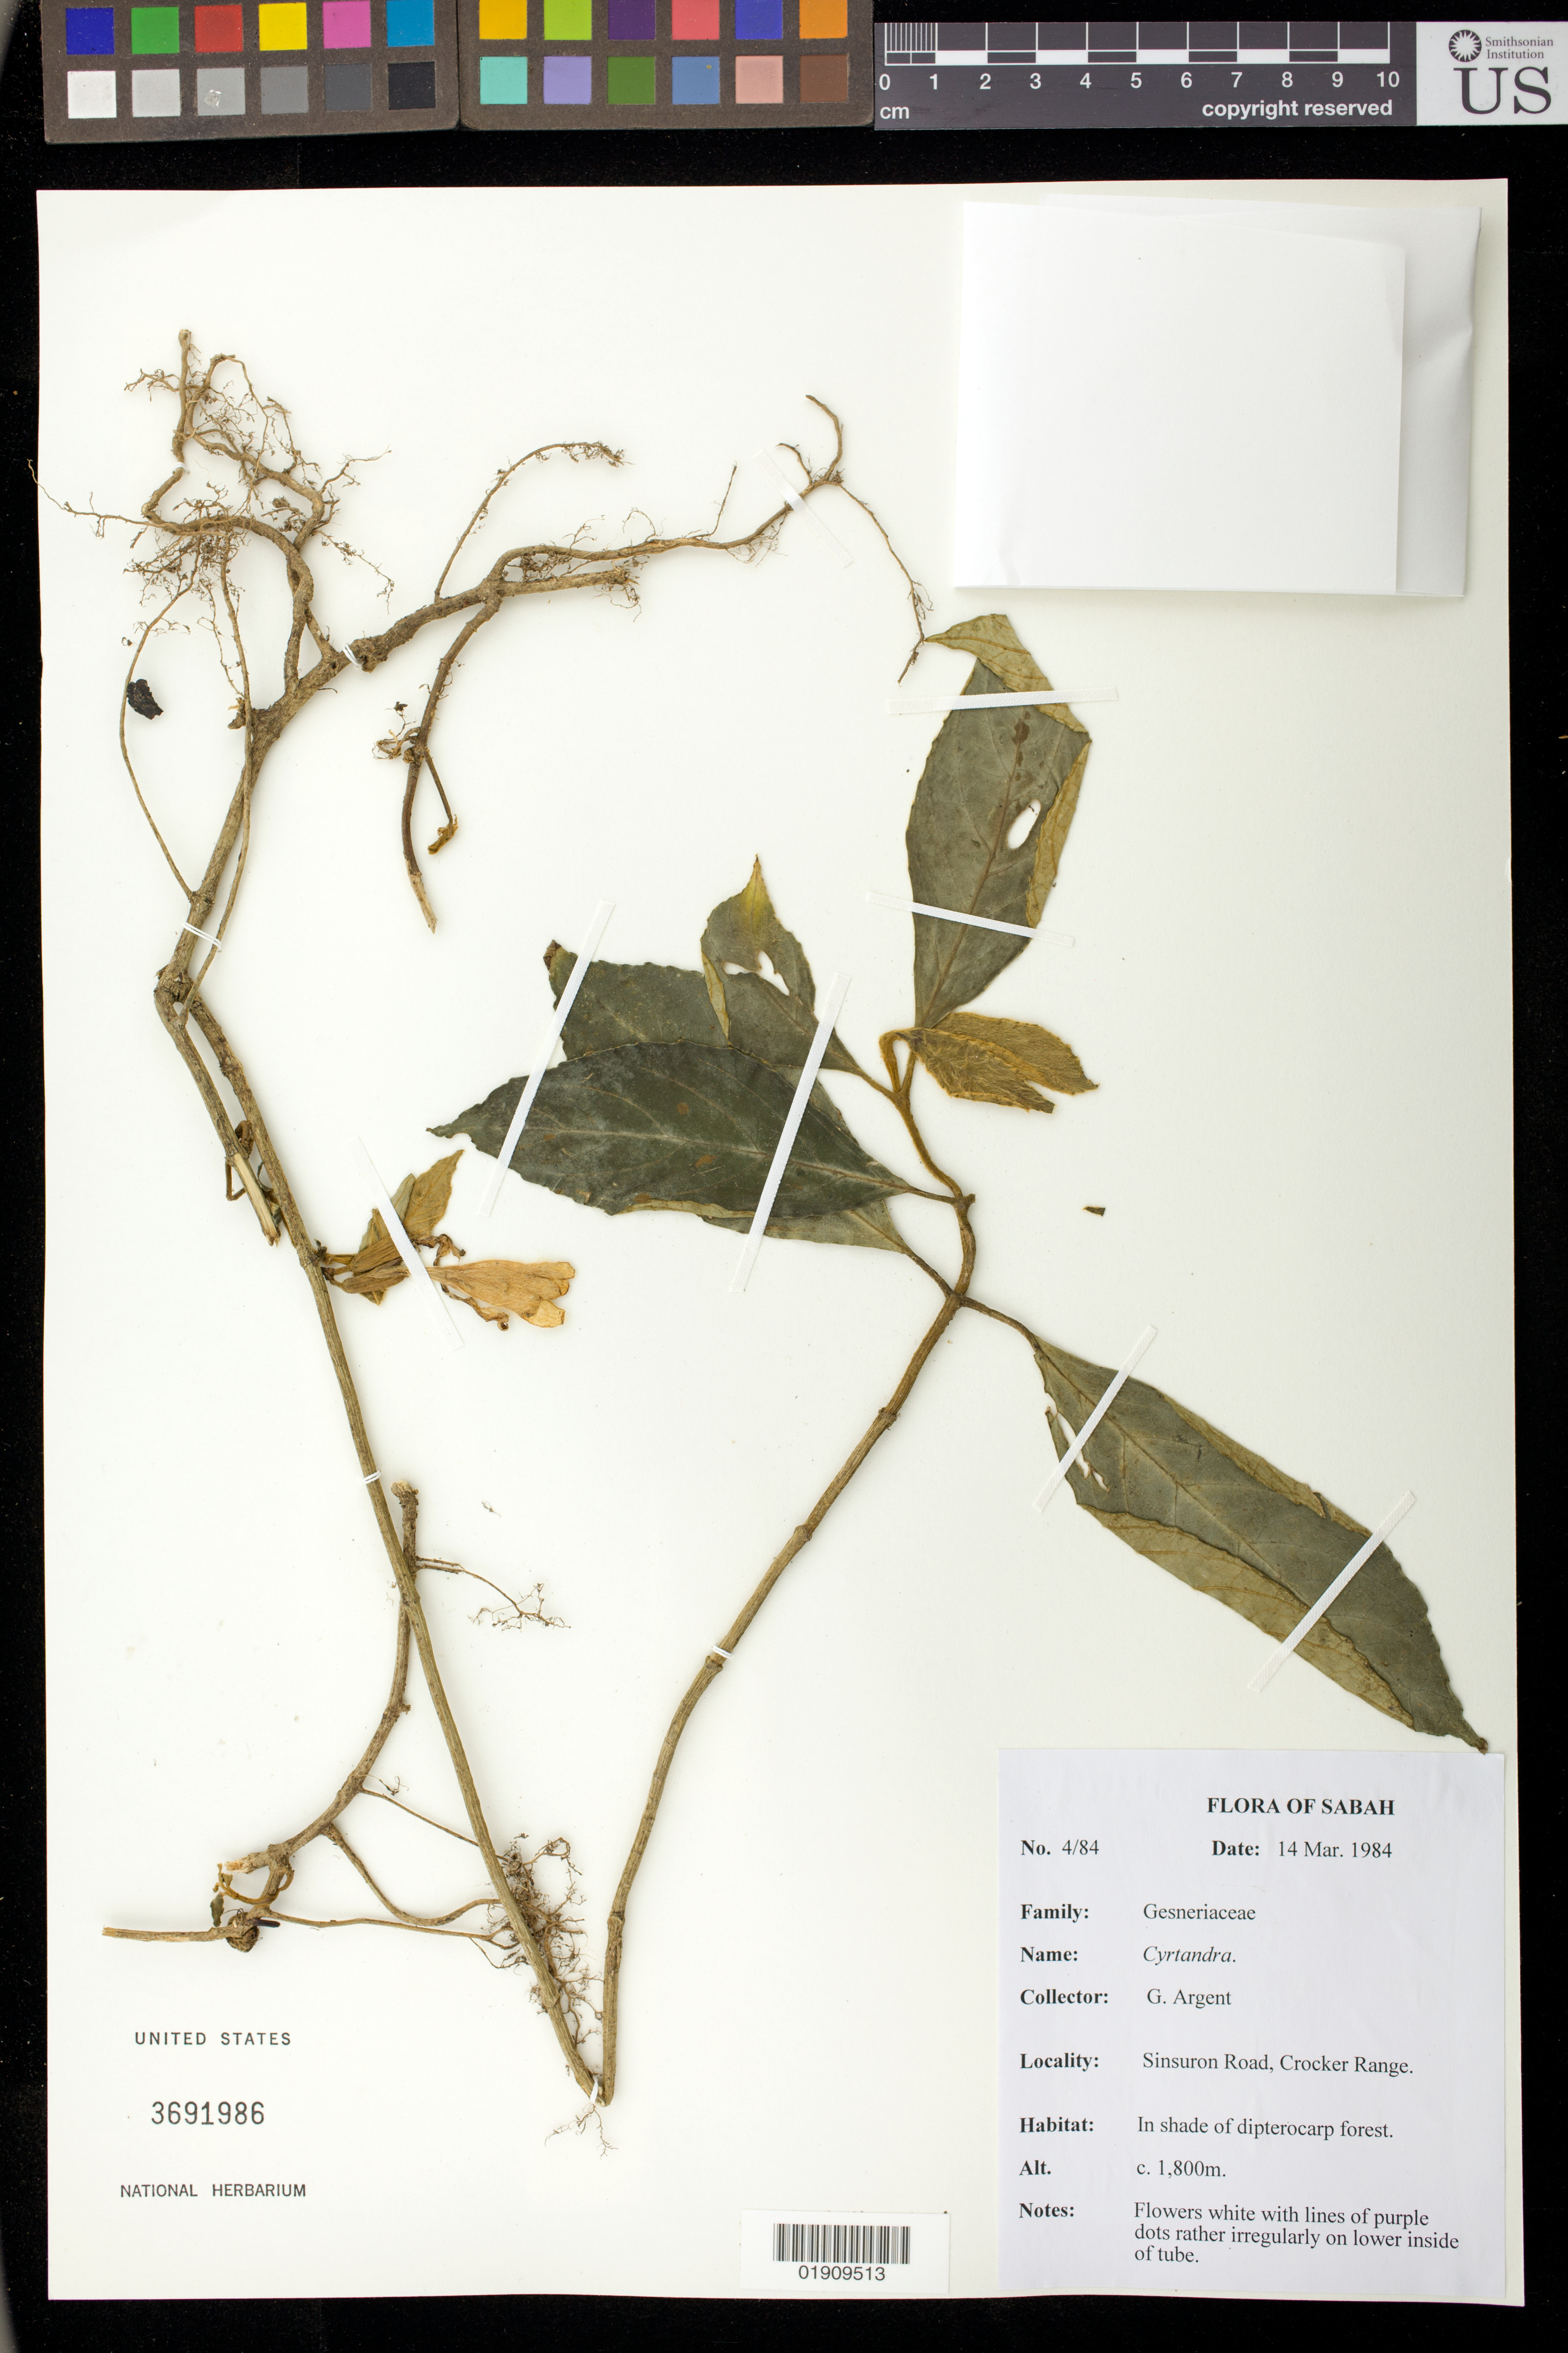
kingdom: Plantae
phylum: Tracheophyta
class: Magnoliopsida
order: Lamiales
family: Gesneriaceae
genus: Cyrtandra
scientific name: Cyrtandra sp.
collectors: G. Argent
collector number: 4/84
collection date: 1984-03-14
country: Malaysia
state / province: Sabah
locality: Sinsuron Rd., Crocker Range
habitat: In shade of dipterocarp forest.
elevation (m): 1800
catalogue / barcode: US 3691986